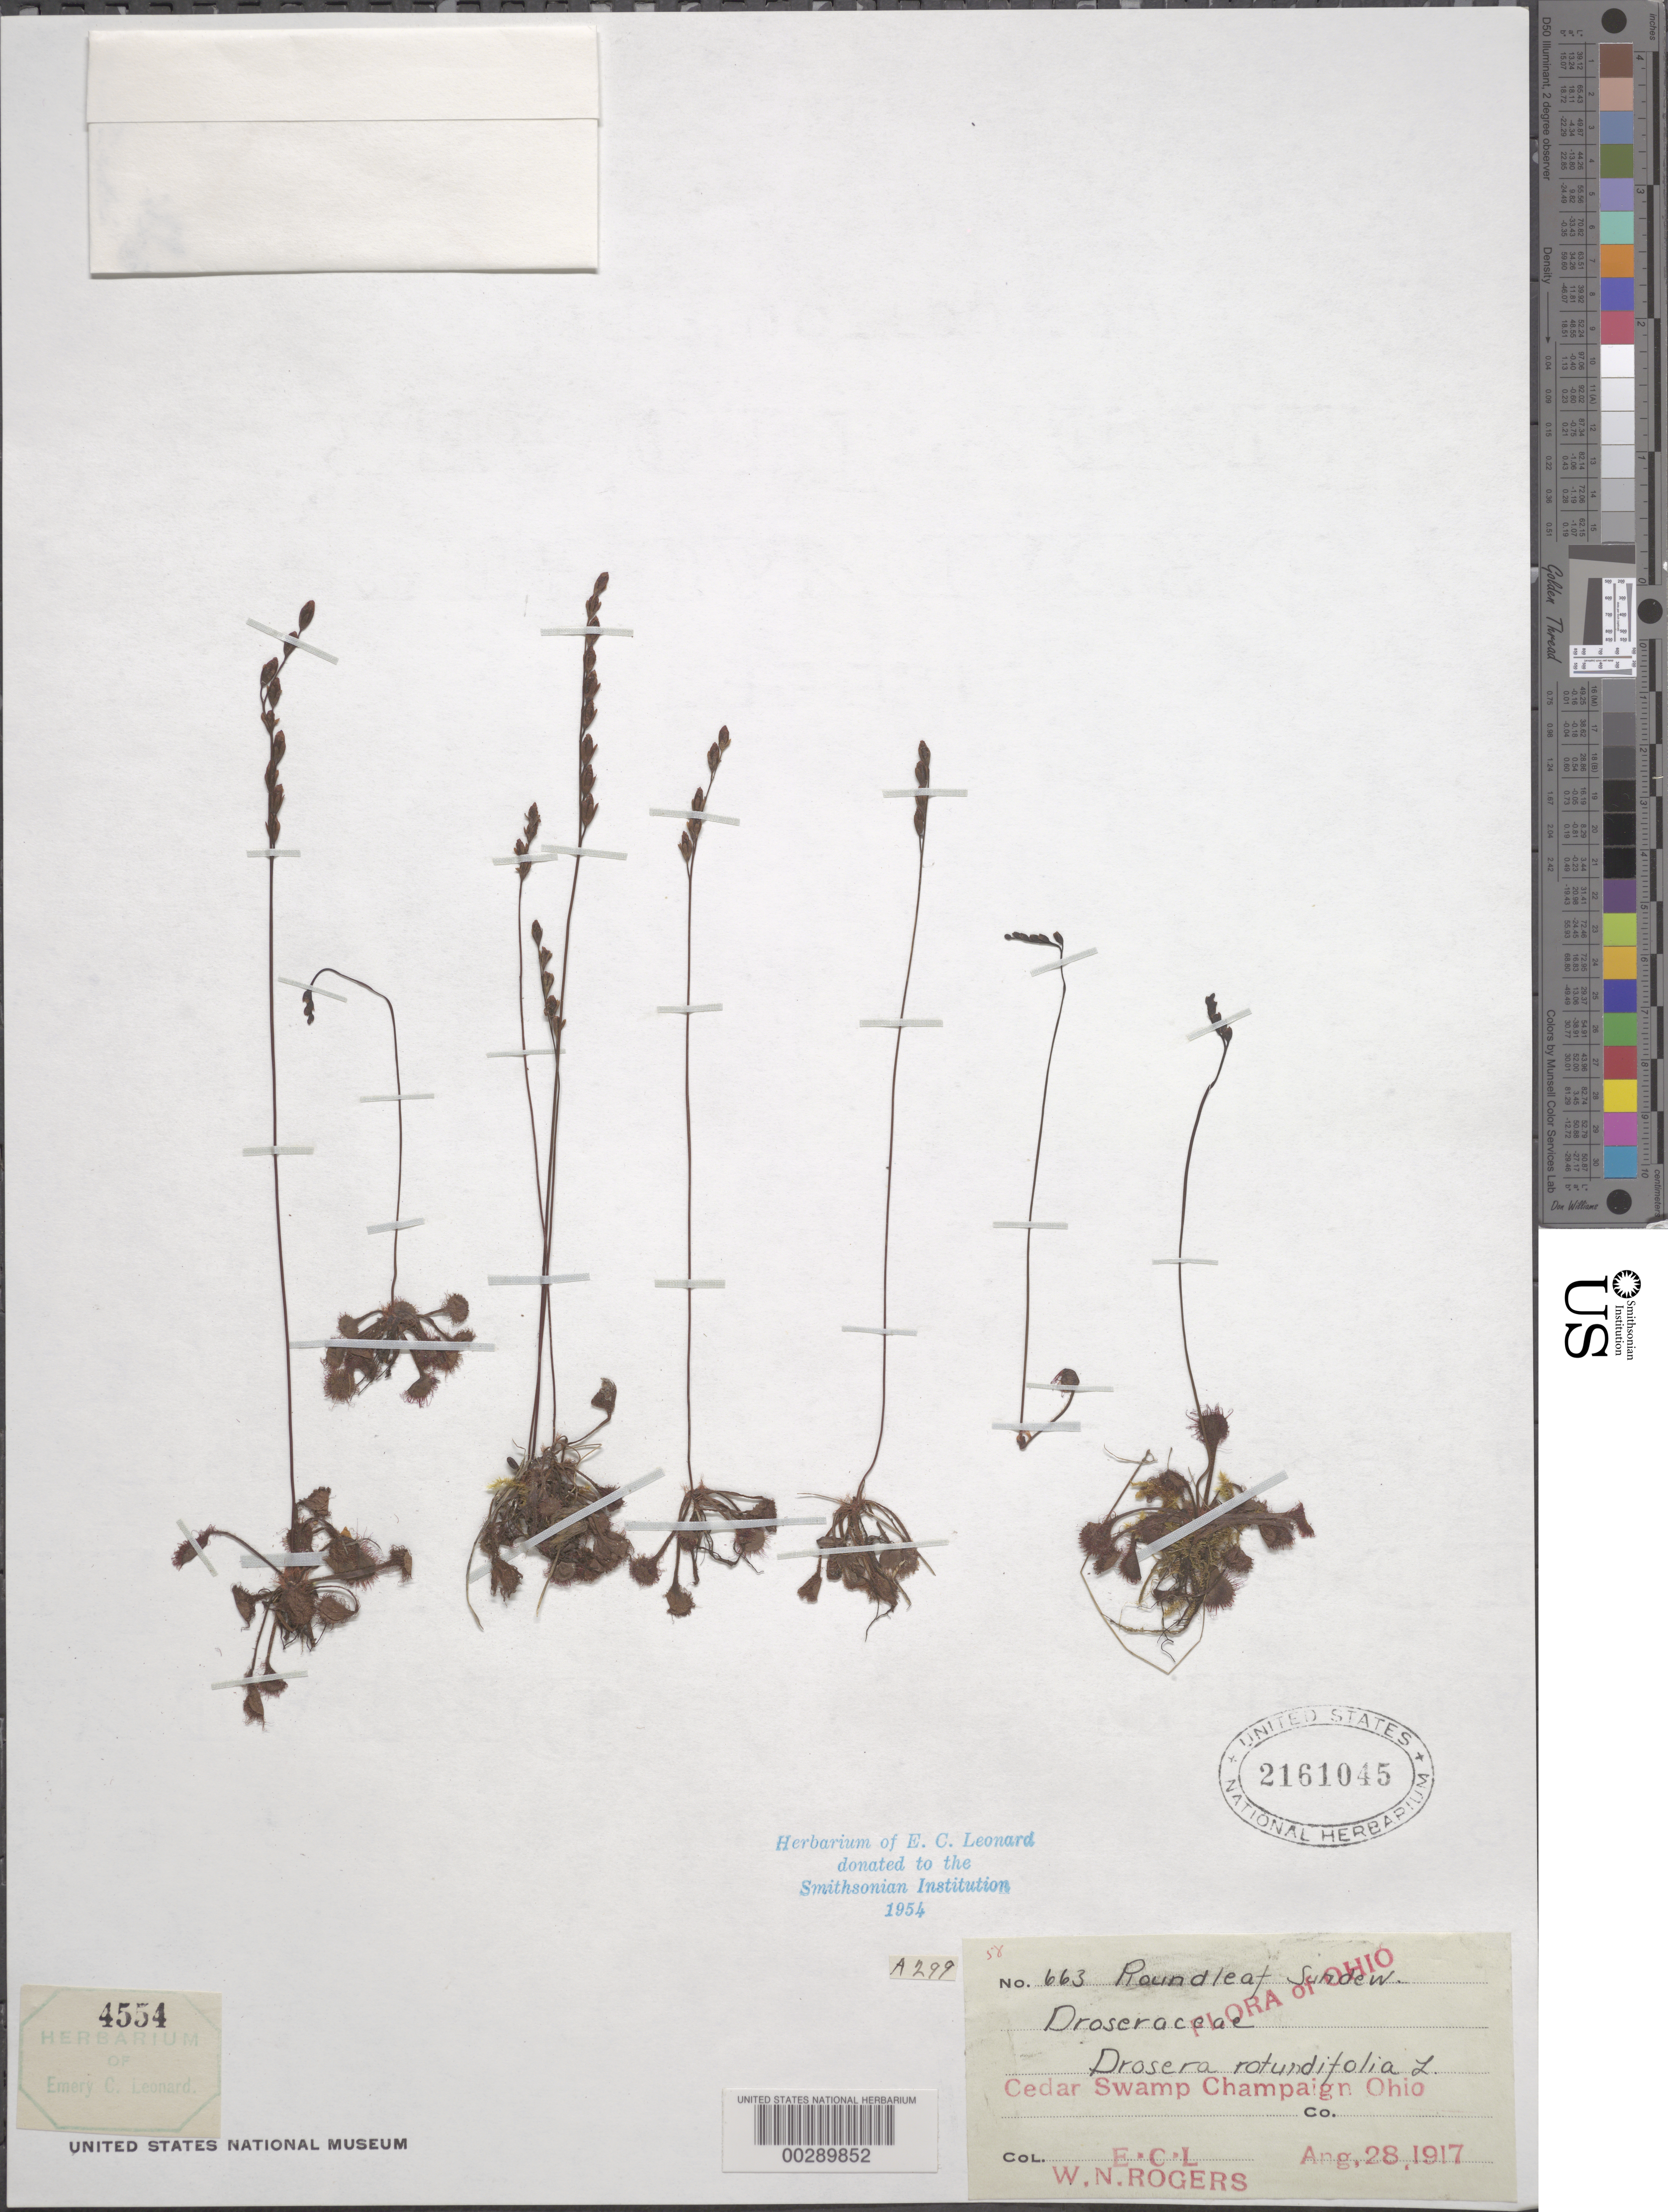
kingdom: Plantae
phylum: Tracheophyta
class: Magnoliopsida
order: Caryophyllales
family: Droseraceae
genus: Drosera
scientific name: Drosera rotundifolia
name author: L.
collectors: E. C. Leonard & W. Rogers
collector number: A299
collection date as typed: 28 Aug 1917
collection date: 1917-08-28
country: United States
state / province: Ohio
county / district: Champaign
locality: Cedar swamp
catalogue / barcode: US 2161045